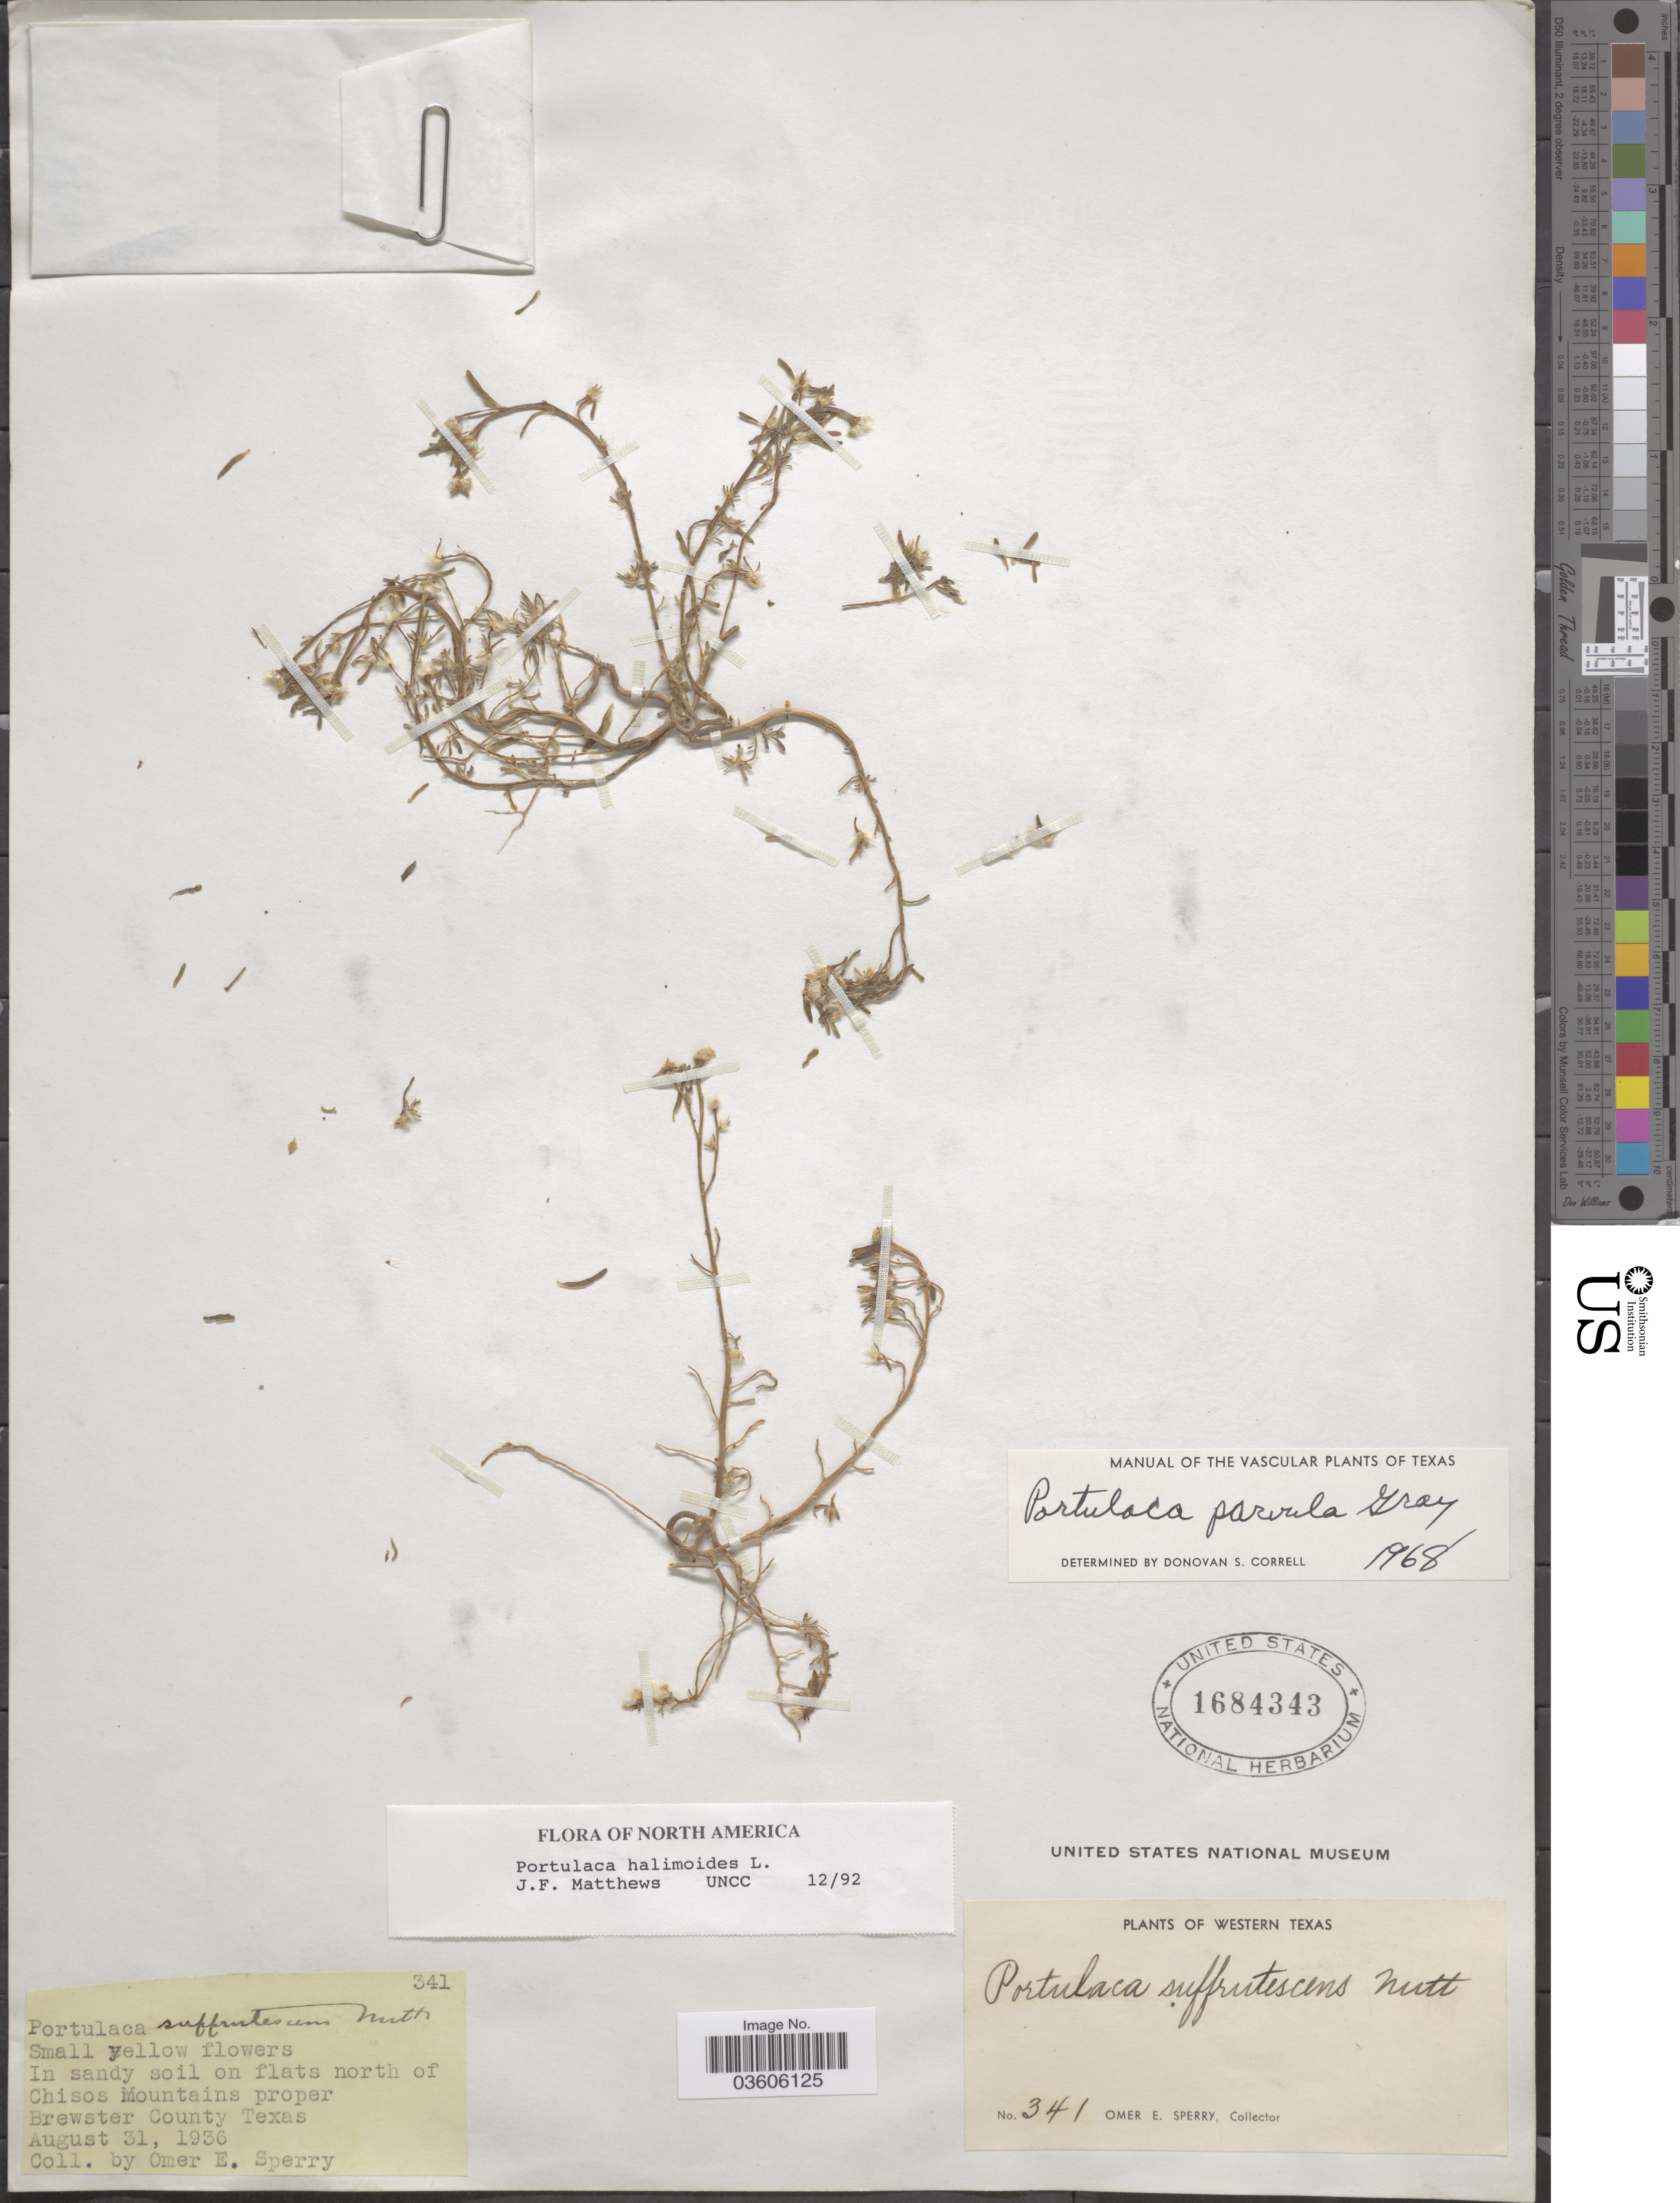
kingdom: Plantae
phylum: Tracheophyta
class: Magnoliopsida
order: Caryophyllales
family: Portulacaceae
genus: Portulaca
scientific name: Portulaca halimoides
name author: L.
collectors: O. E. Sperry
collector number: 341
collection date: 1936-08-31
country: United States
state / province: Texas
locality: Western Texas. North of Chisos Mountains proper Brewster County.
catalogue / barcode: US 1684343